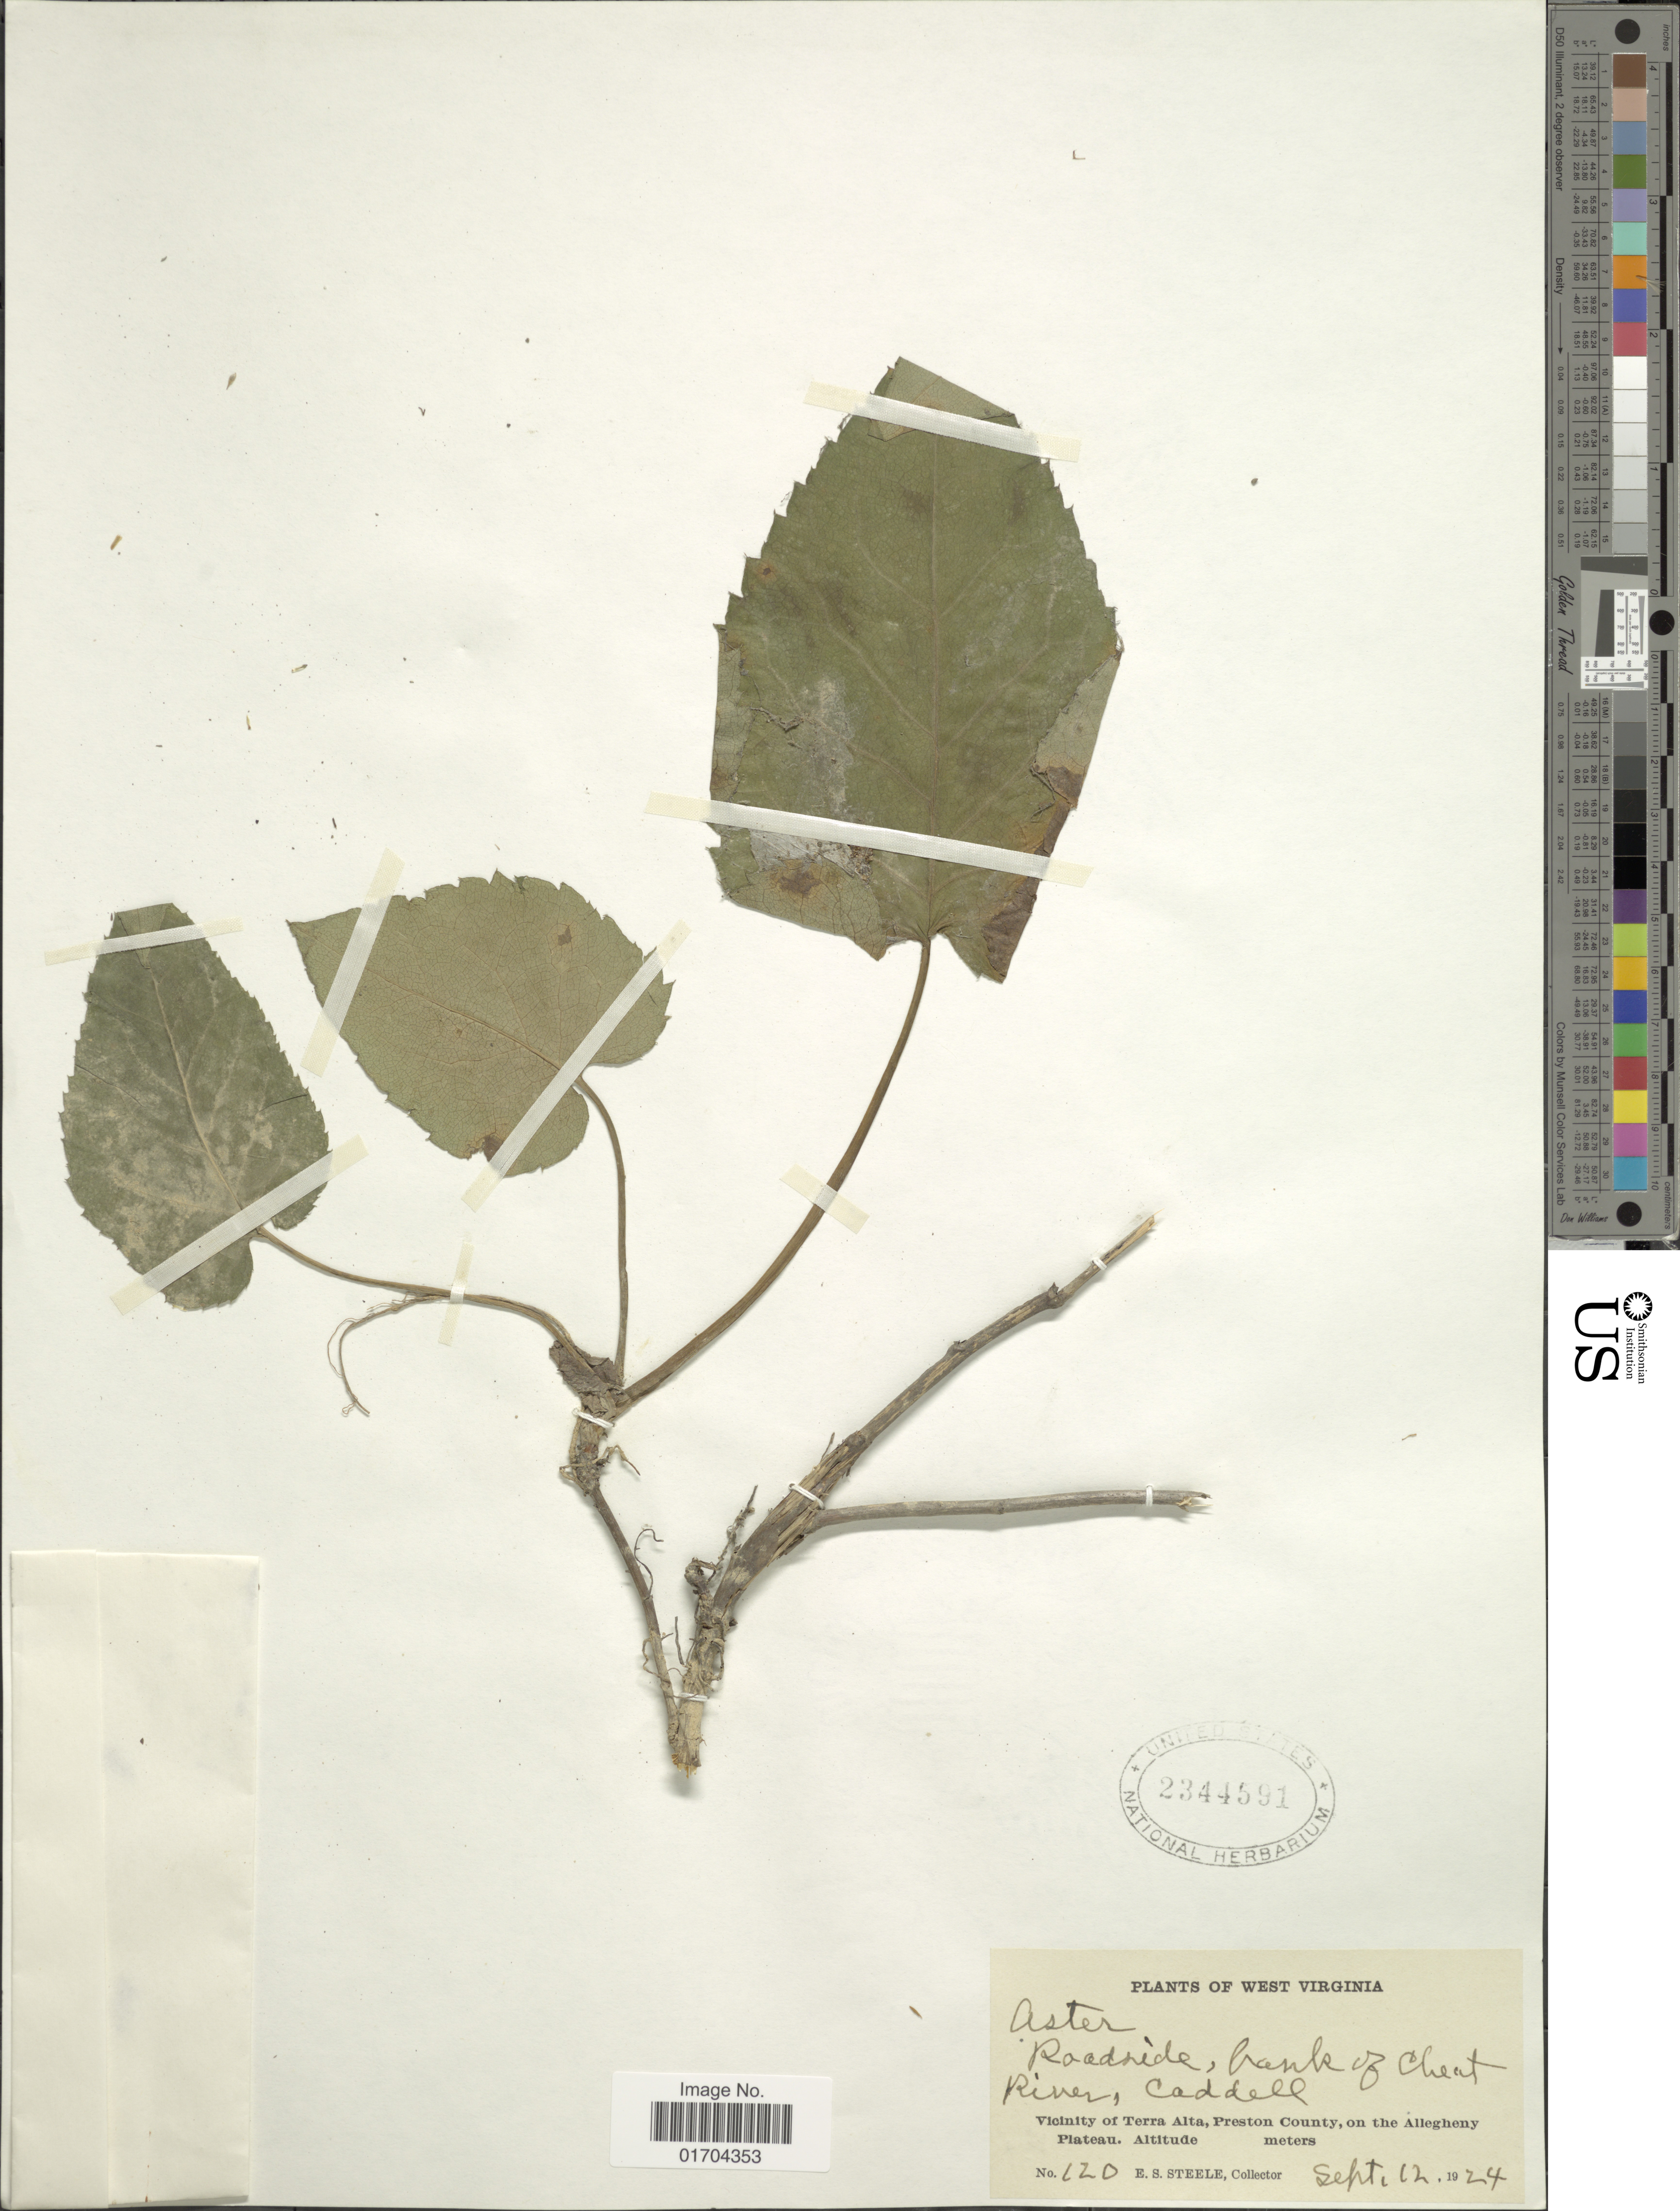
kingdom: Plantae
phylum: Tracheophyta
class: Magnoliopsida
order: Asterales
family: Asteraceae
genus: Symphyotrichum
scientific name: Symphyotrichum sp.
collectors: E. Steele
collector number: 120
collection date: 1924-09-12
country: United States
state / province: West Virginia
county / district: Preston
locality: Bank of Cheat River, Caddell, Vicinity of Terra Alta, Preston County, on the Allegheny Plateau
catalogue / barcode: US 2344591